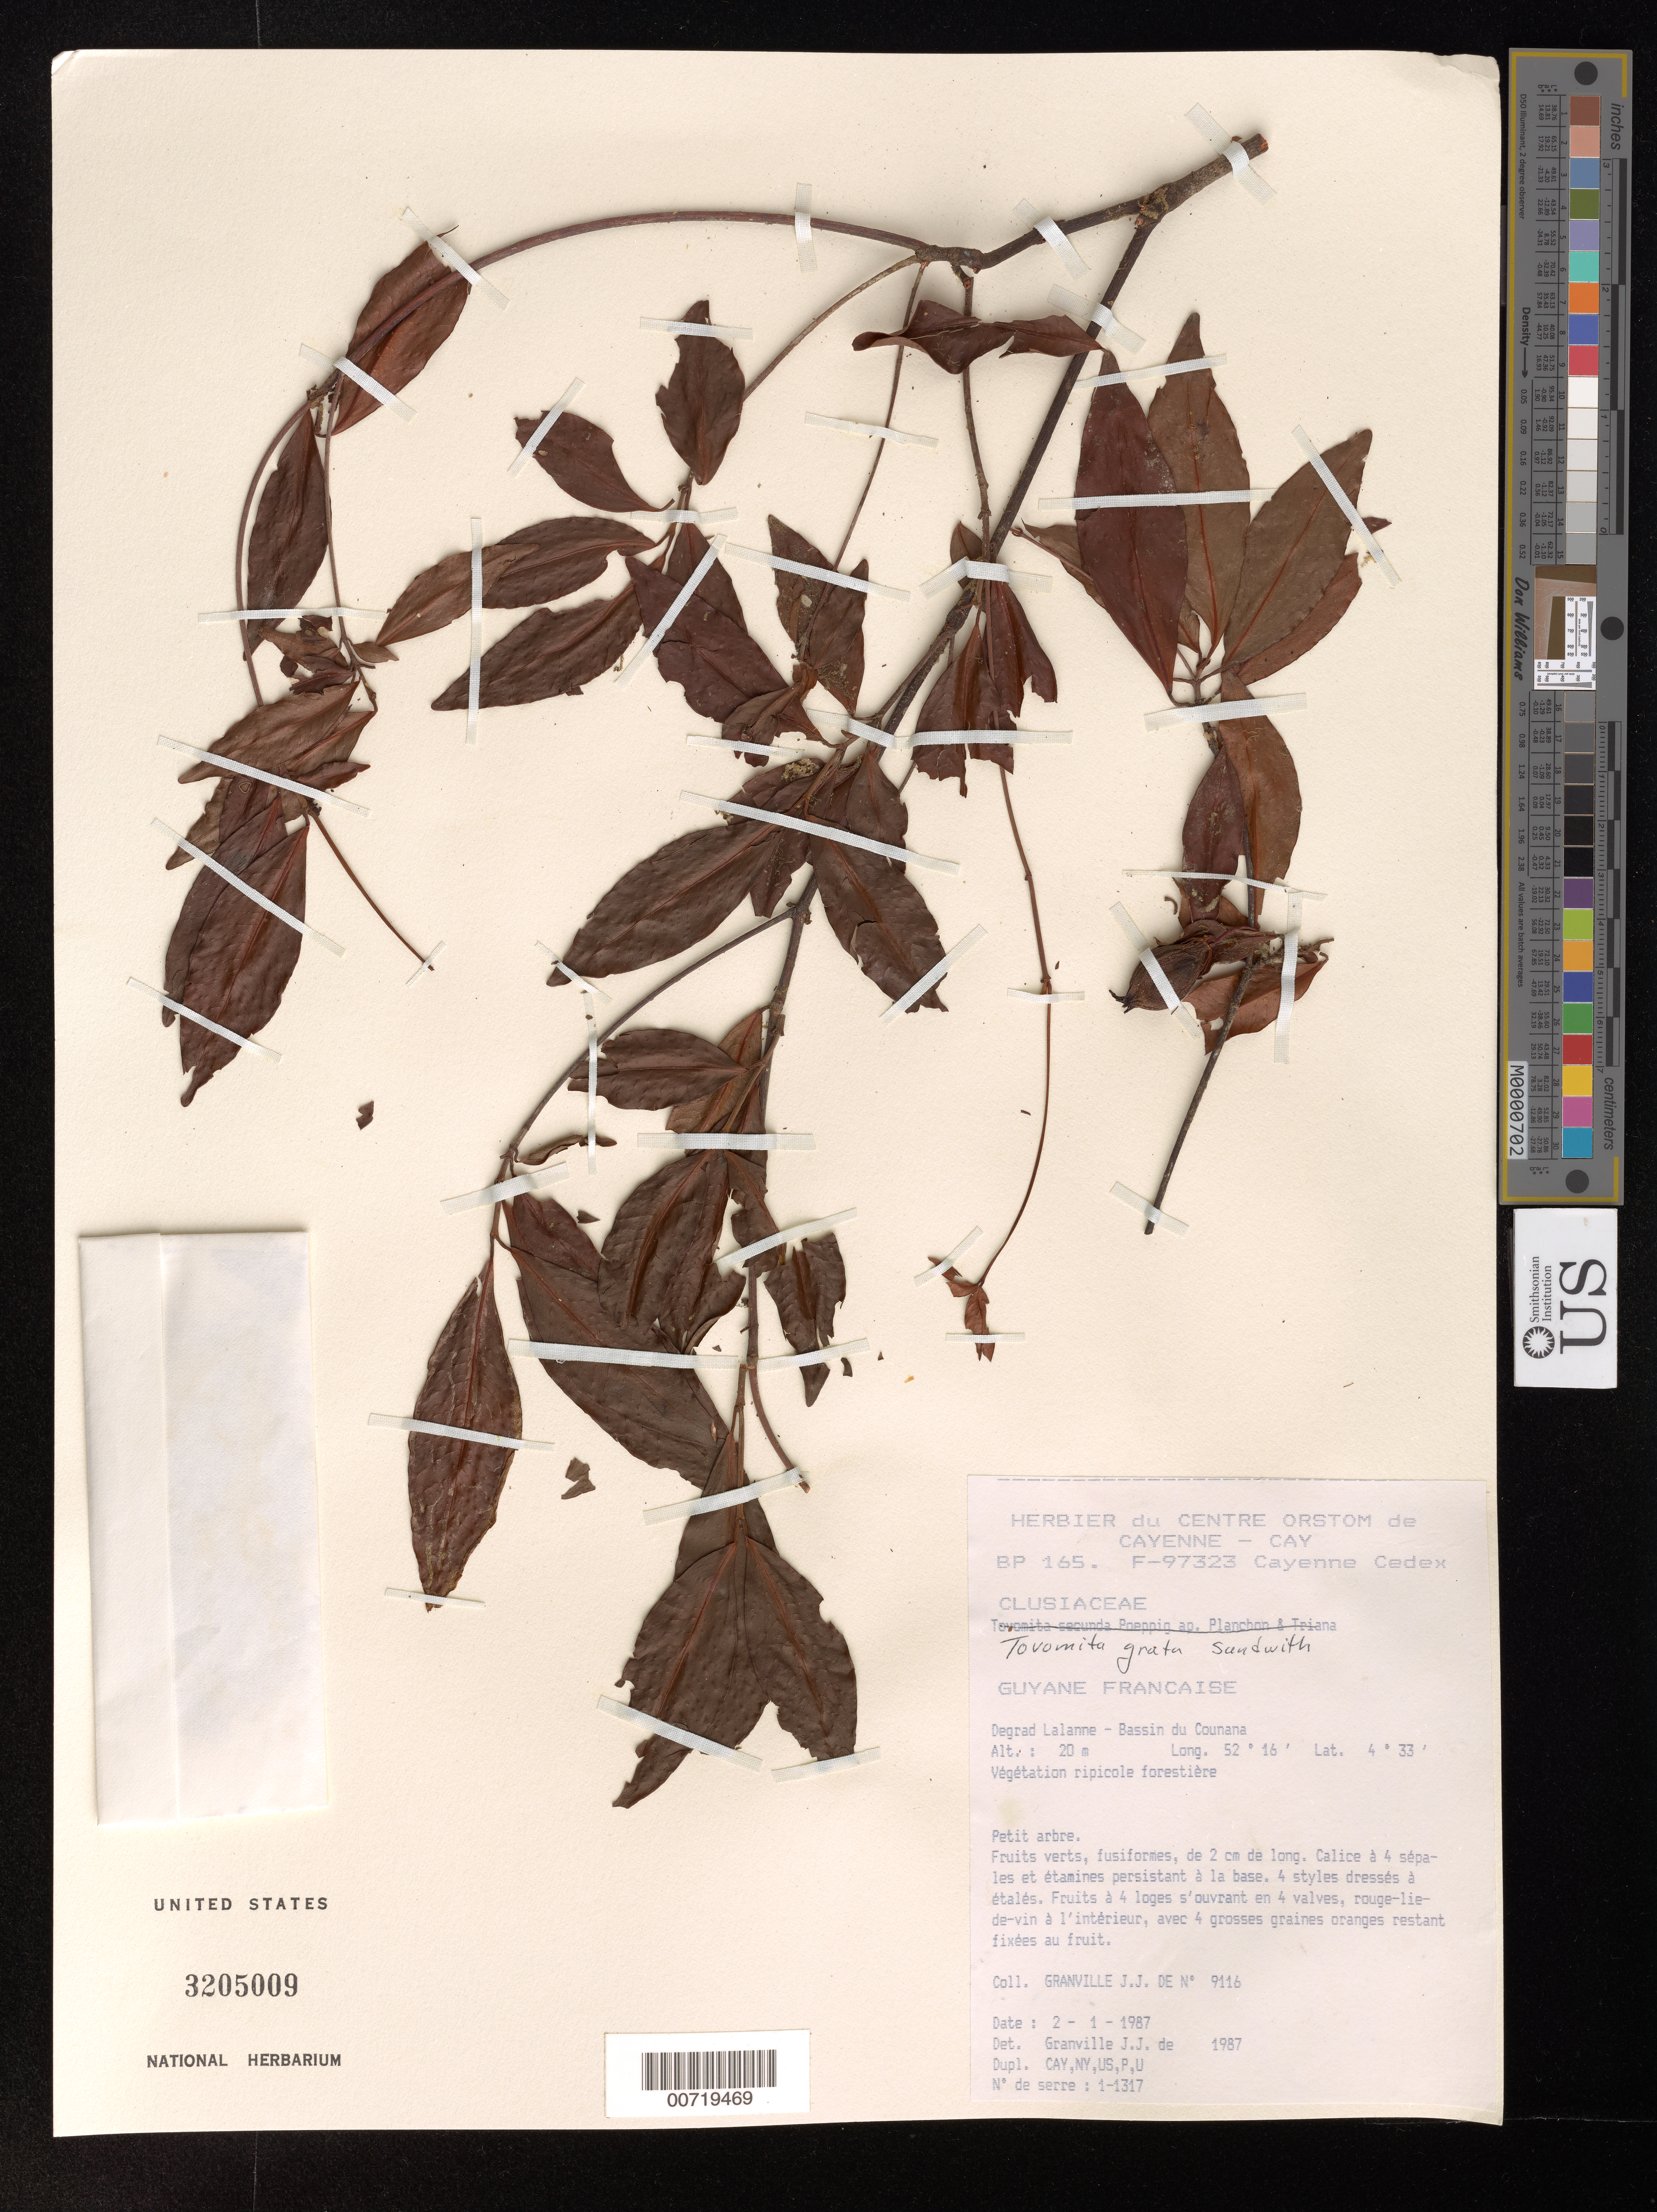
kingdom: Plantae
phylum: Tracheophyta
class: Magnoliopsida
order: Malpighiales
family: Clusiaceae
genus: Tovomita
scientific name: Tovomita grata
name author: Sandwith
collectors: J.-J. de Granville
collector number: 9116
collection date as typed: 2-Jan-87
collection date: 1987-01-02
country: French Guiana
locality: Dégrad Lalanne, Bassin du Counana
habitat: Riparian forest vegetation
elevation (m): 20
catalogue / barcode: US 3205009